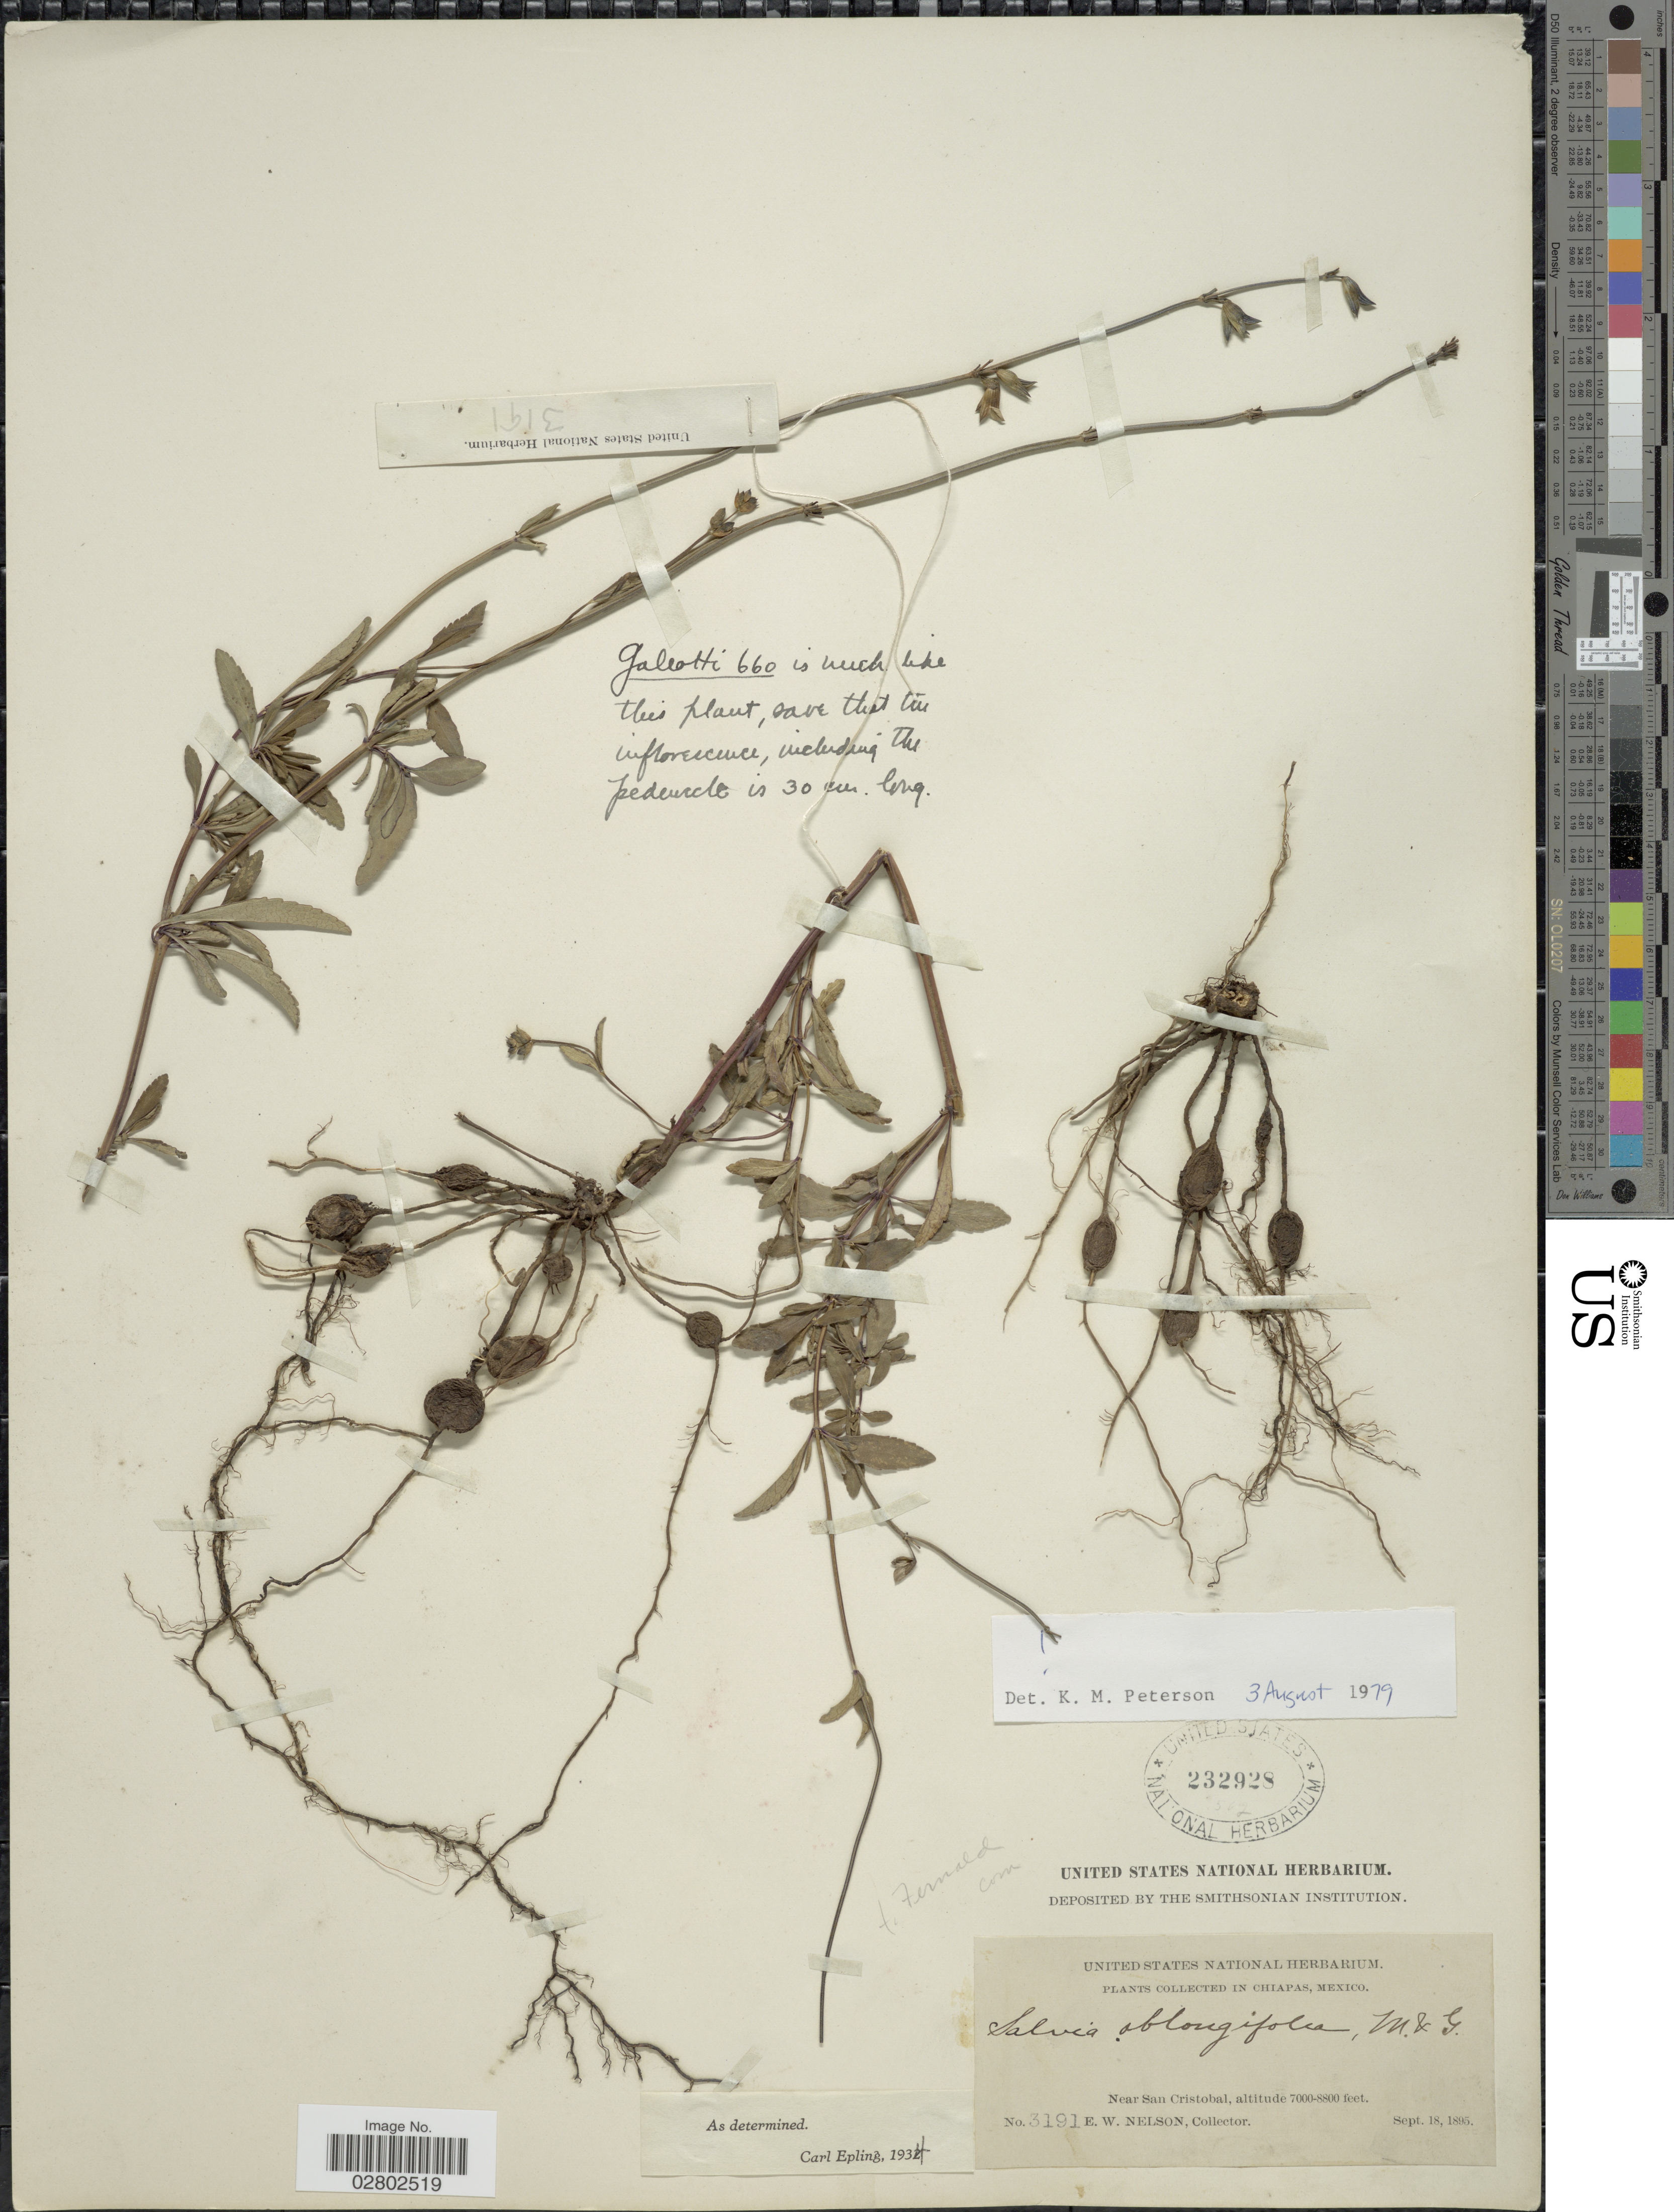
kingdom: Plantae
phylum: Tracheophyta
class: Magnoliopsida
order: Lamiales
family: Lamiaceae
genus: Salvia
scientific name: Salvia oblongifolia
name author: M. Martens & Galeotti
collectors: E. W. Nelson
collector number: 3191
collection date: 1895-09-18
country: Mexico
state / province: Chiapas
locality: Near San Cristobal.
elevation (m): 2134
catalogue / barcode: US 232928